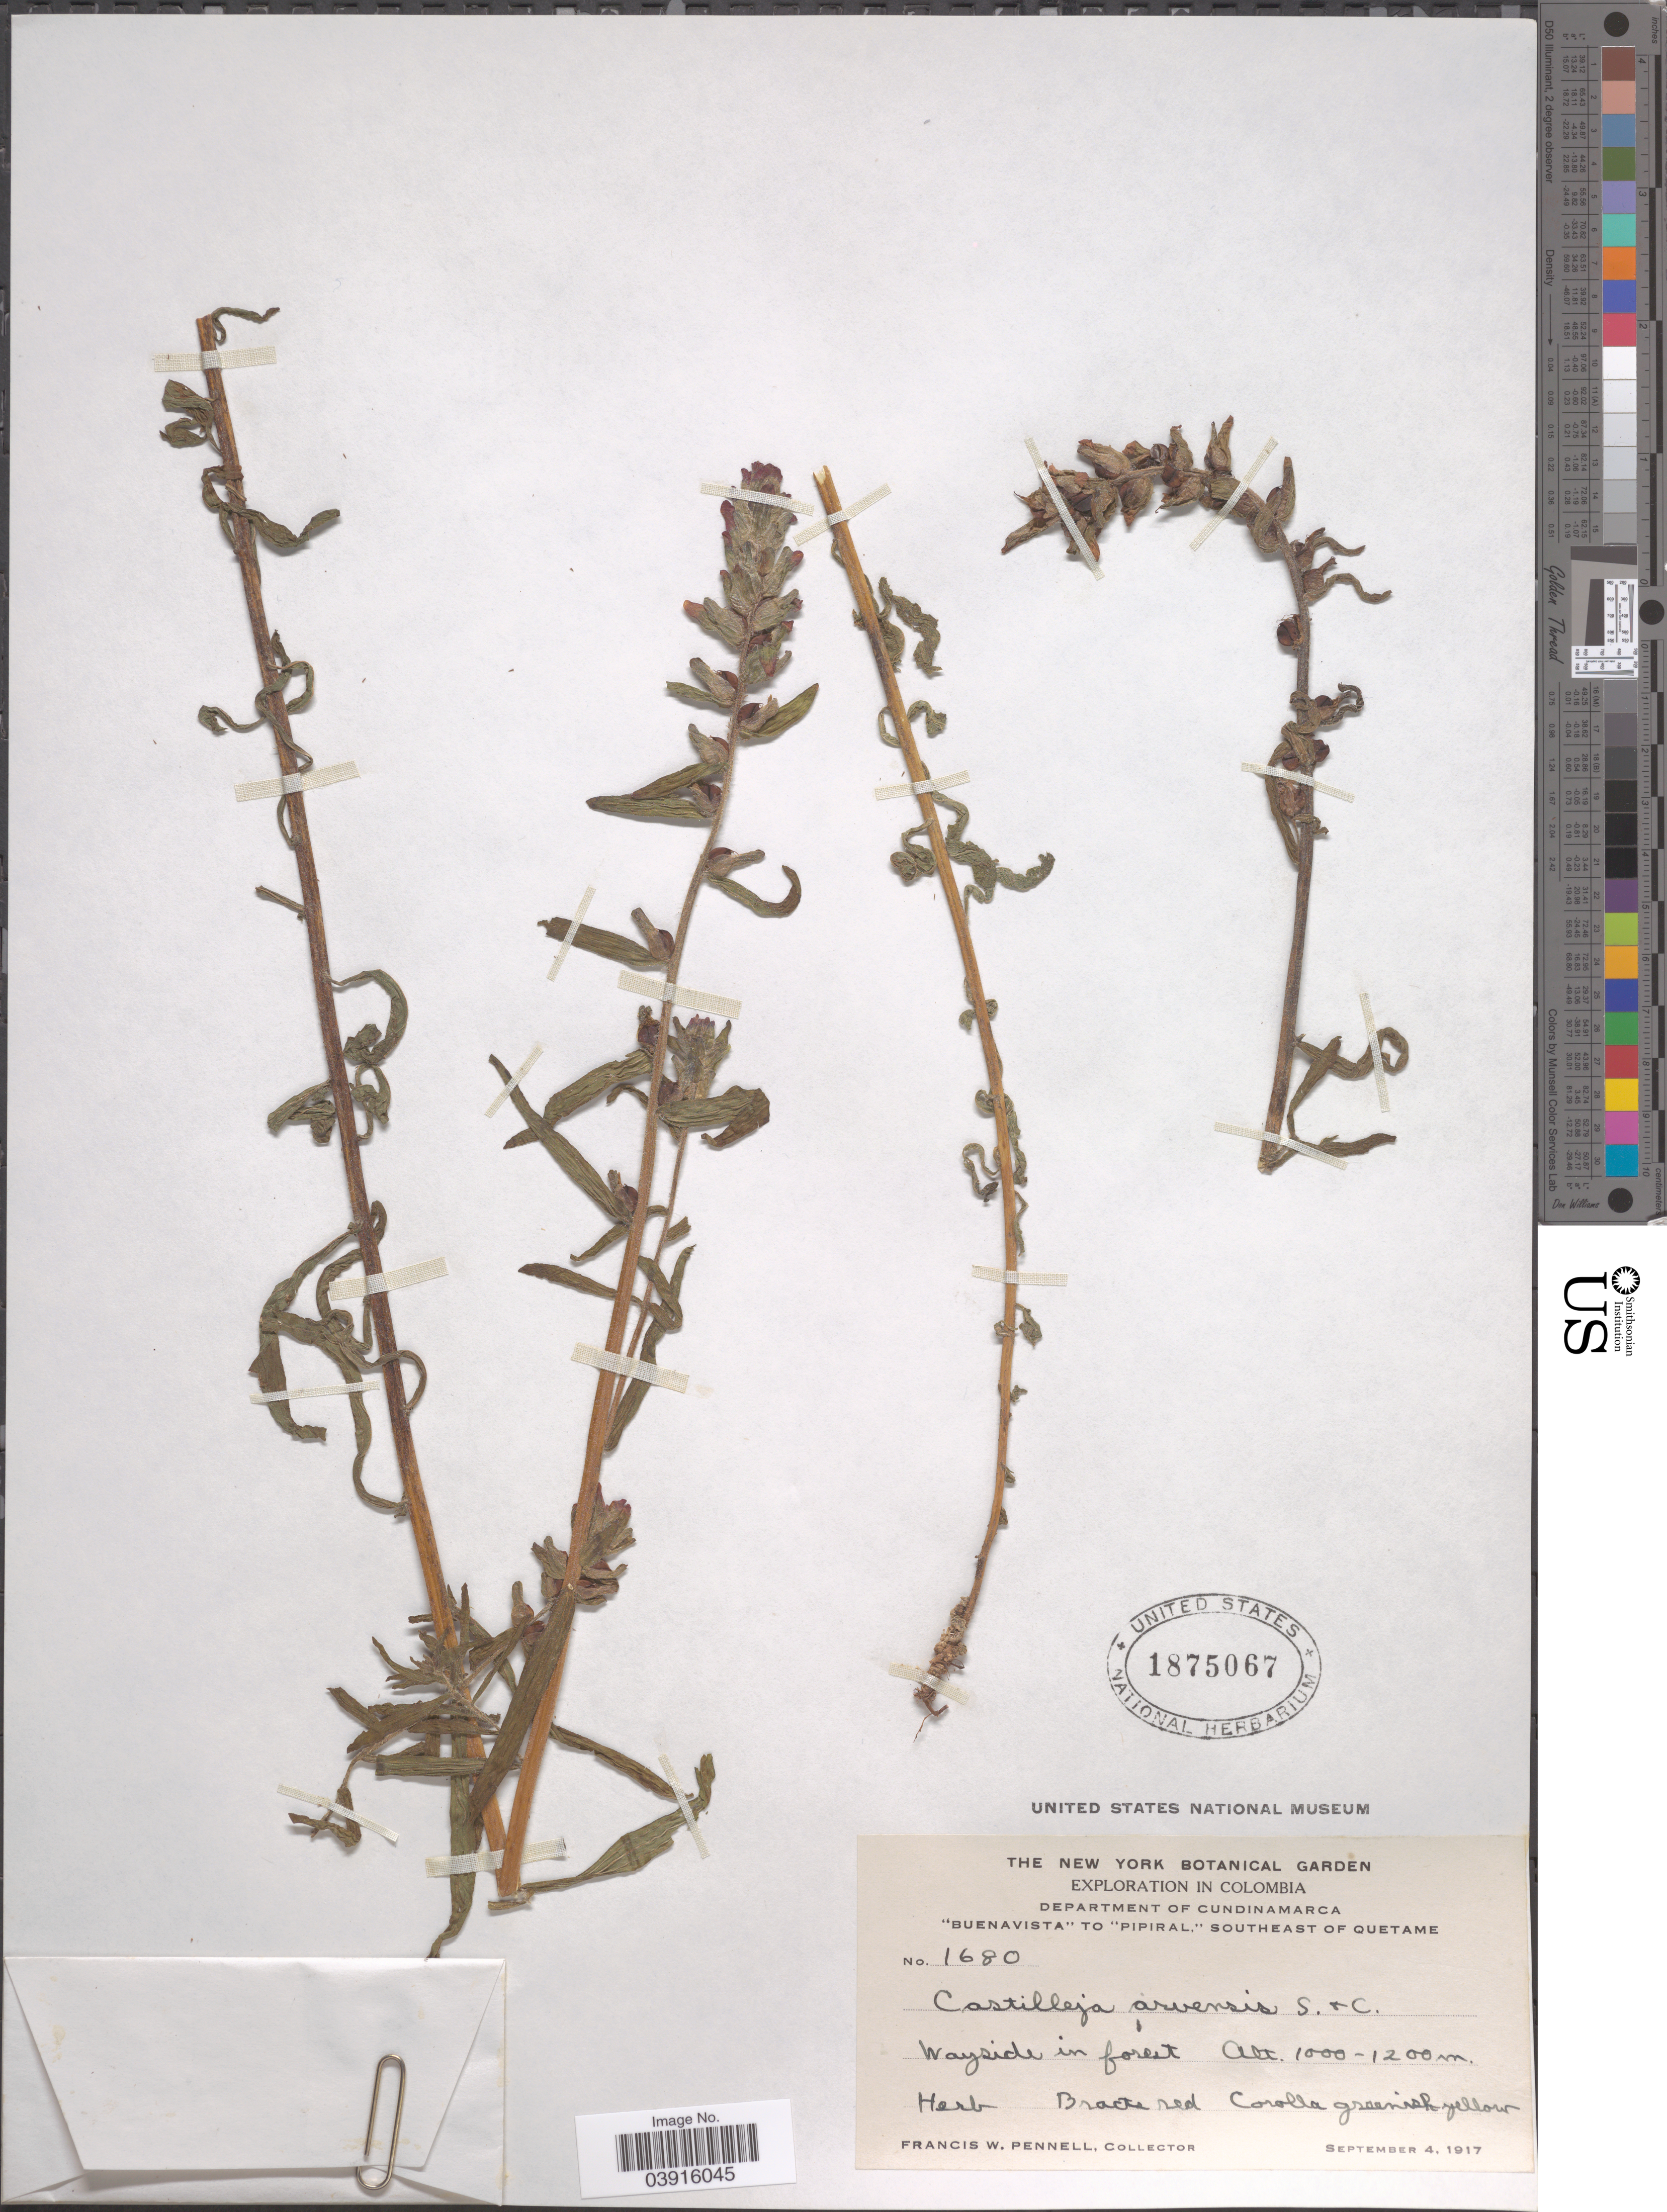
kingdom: Plantae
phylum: Tracheophyta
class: Magnoliopsida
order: Lamiales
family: Orobanchaceae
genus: Castilleja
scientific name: Castilleja arvensis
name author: Schltdl. & Cham.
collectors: F. W. Pennell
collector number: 1680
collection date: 1917-09-04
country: Colombia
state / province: Cundinamarca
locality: Department of Cundinamarca. "Buenavista "to "Pipiral," Southeast of Quetame. Wayside in forest.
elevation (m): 1000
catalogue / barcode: US 1875067